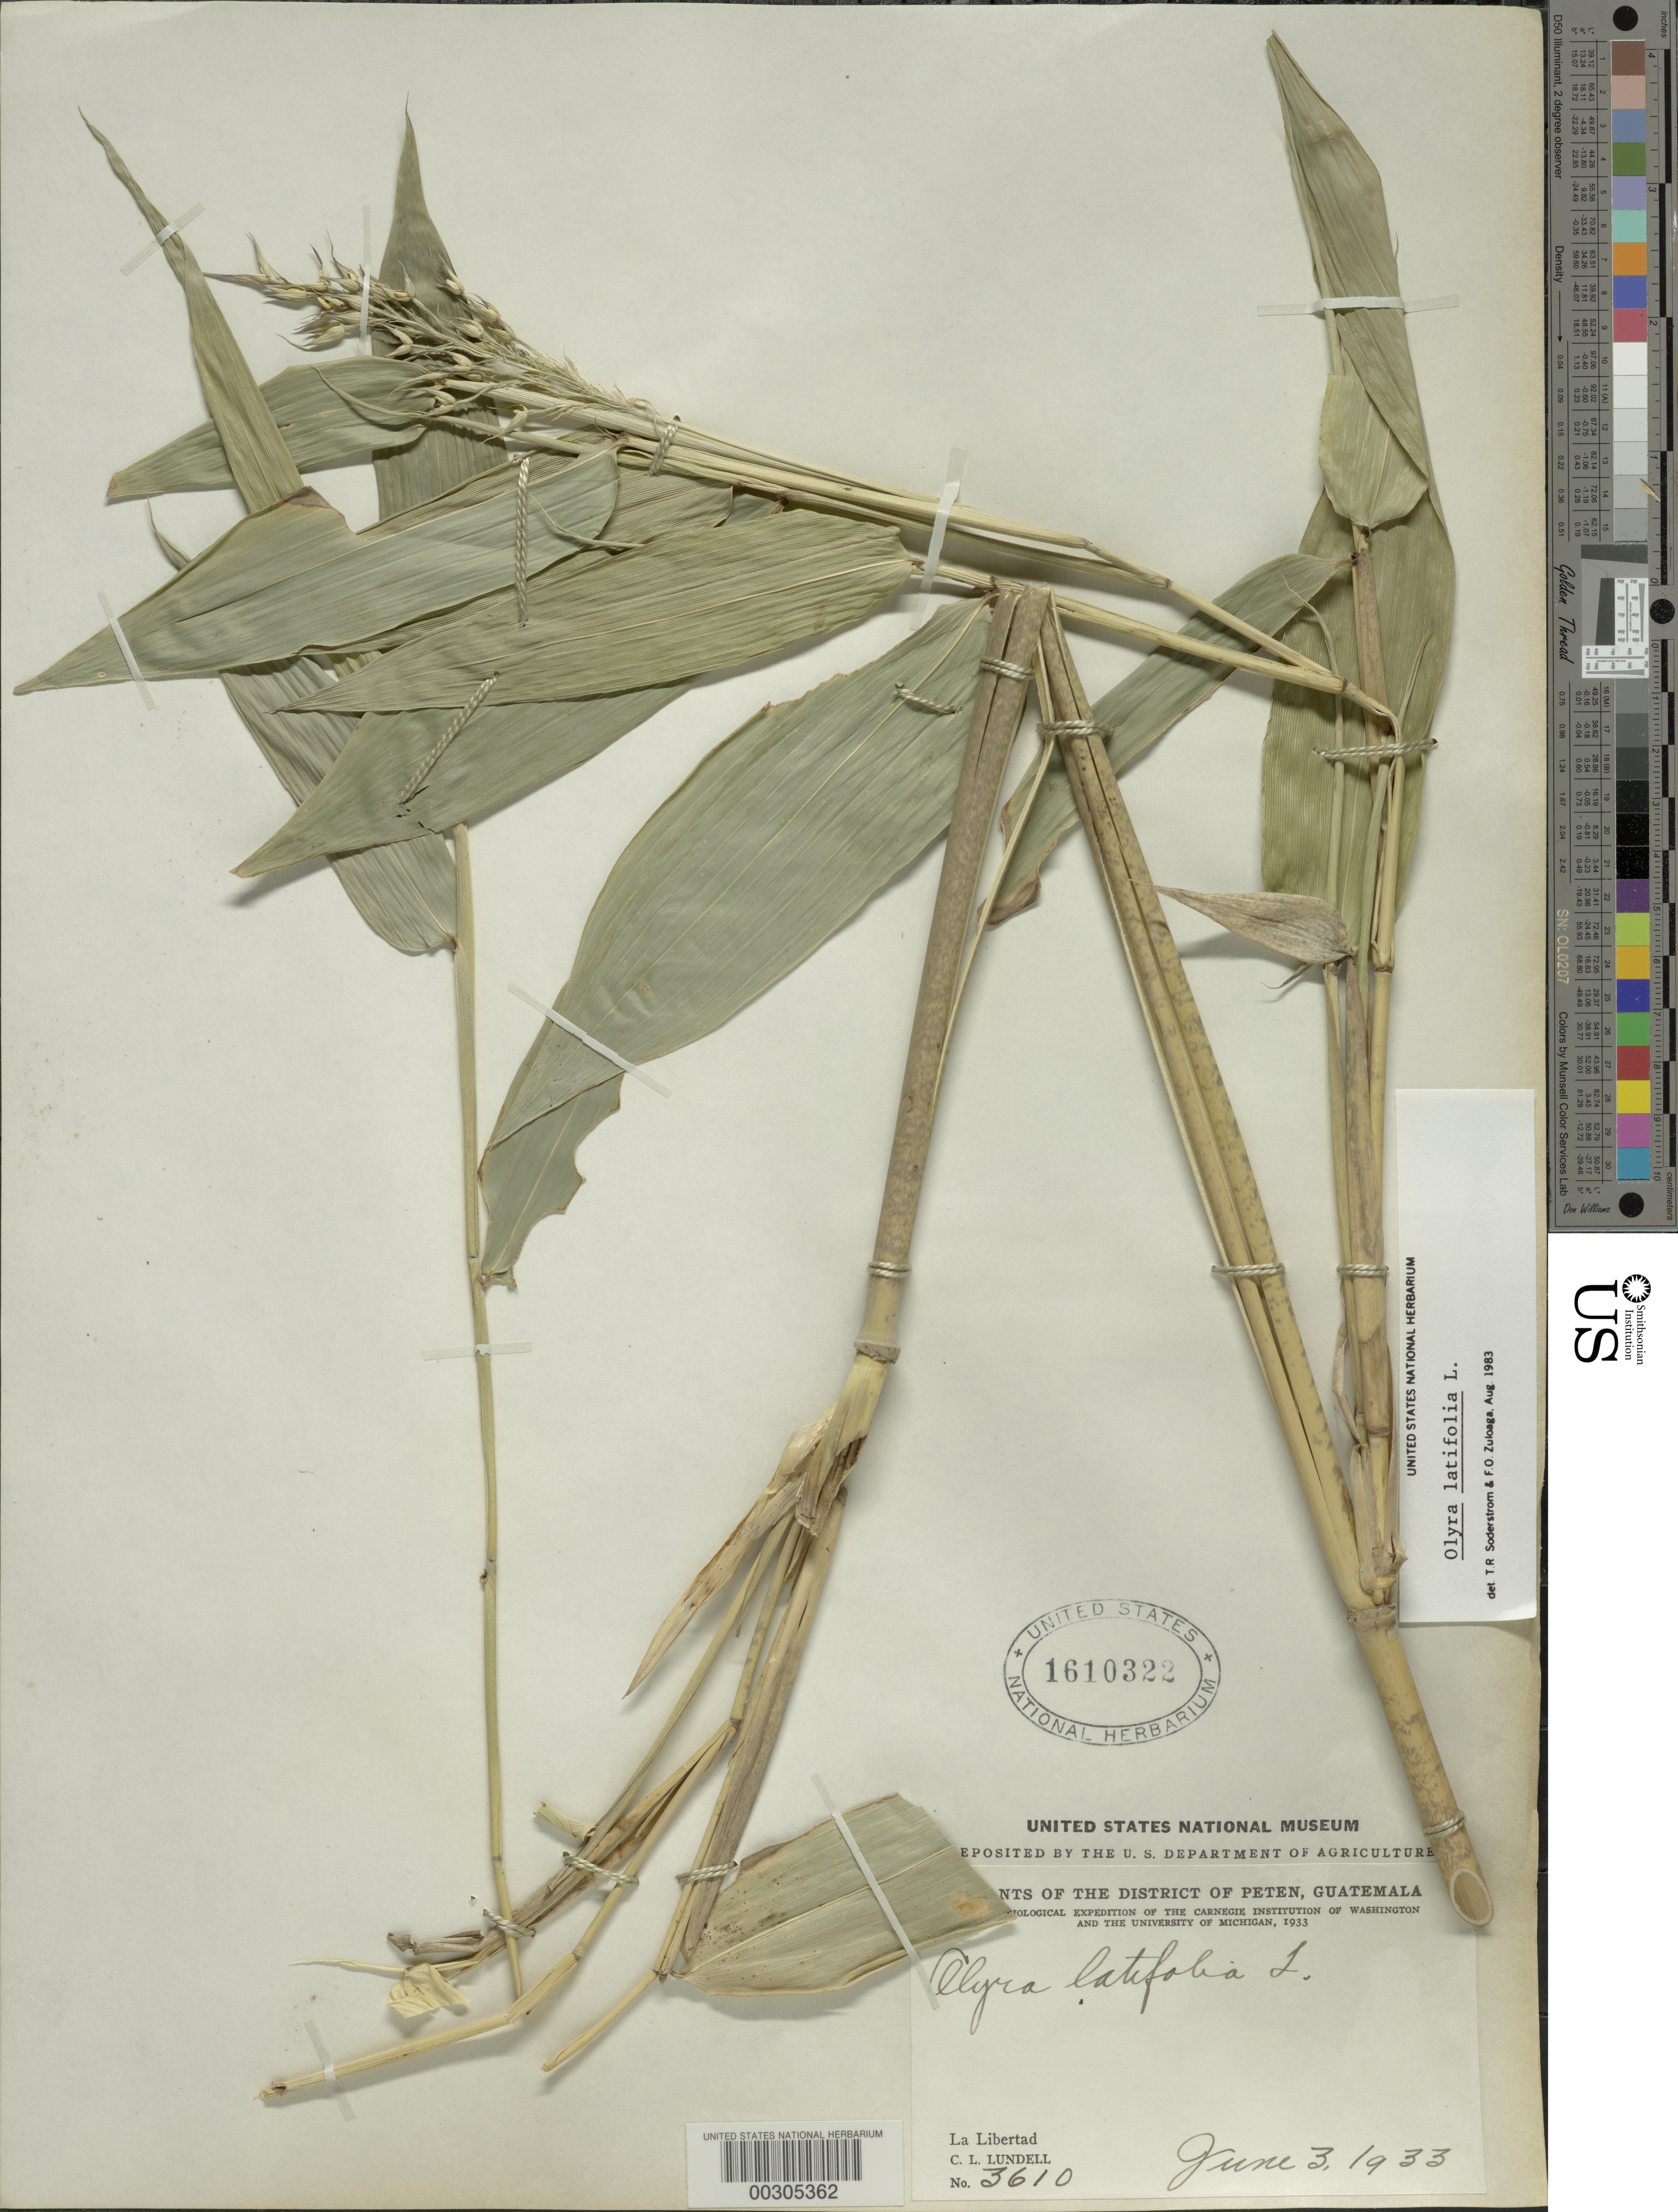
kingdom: Plantae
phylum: Tracheophyta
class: Liliopsida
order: Poales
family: Poaceae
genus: Olyra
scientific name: Olyra latifolia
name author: L.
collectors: C. L. Lundell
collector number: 3610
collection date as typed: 03 Jun 1933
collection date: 1933-06-03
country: Guatemala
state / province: El Petén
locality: La Libertad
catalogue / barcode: US 1610322